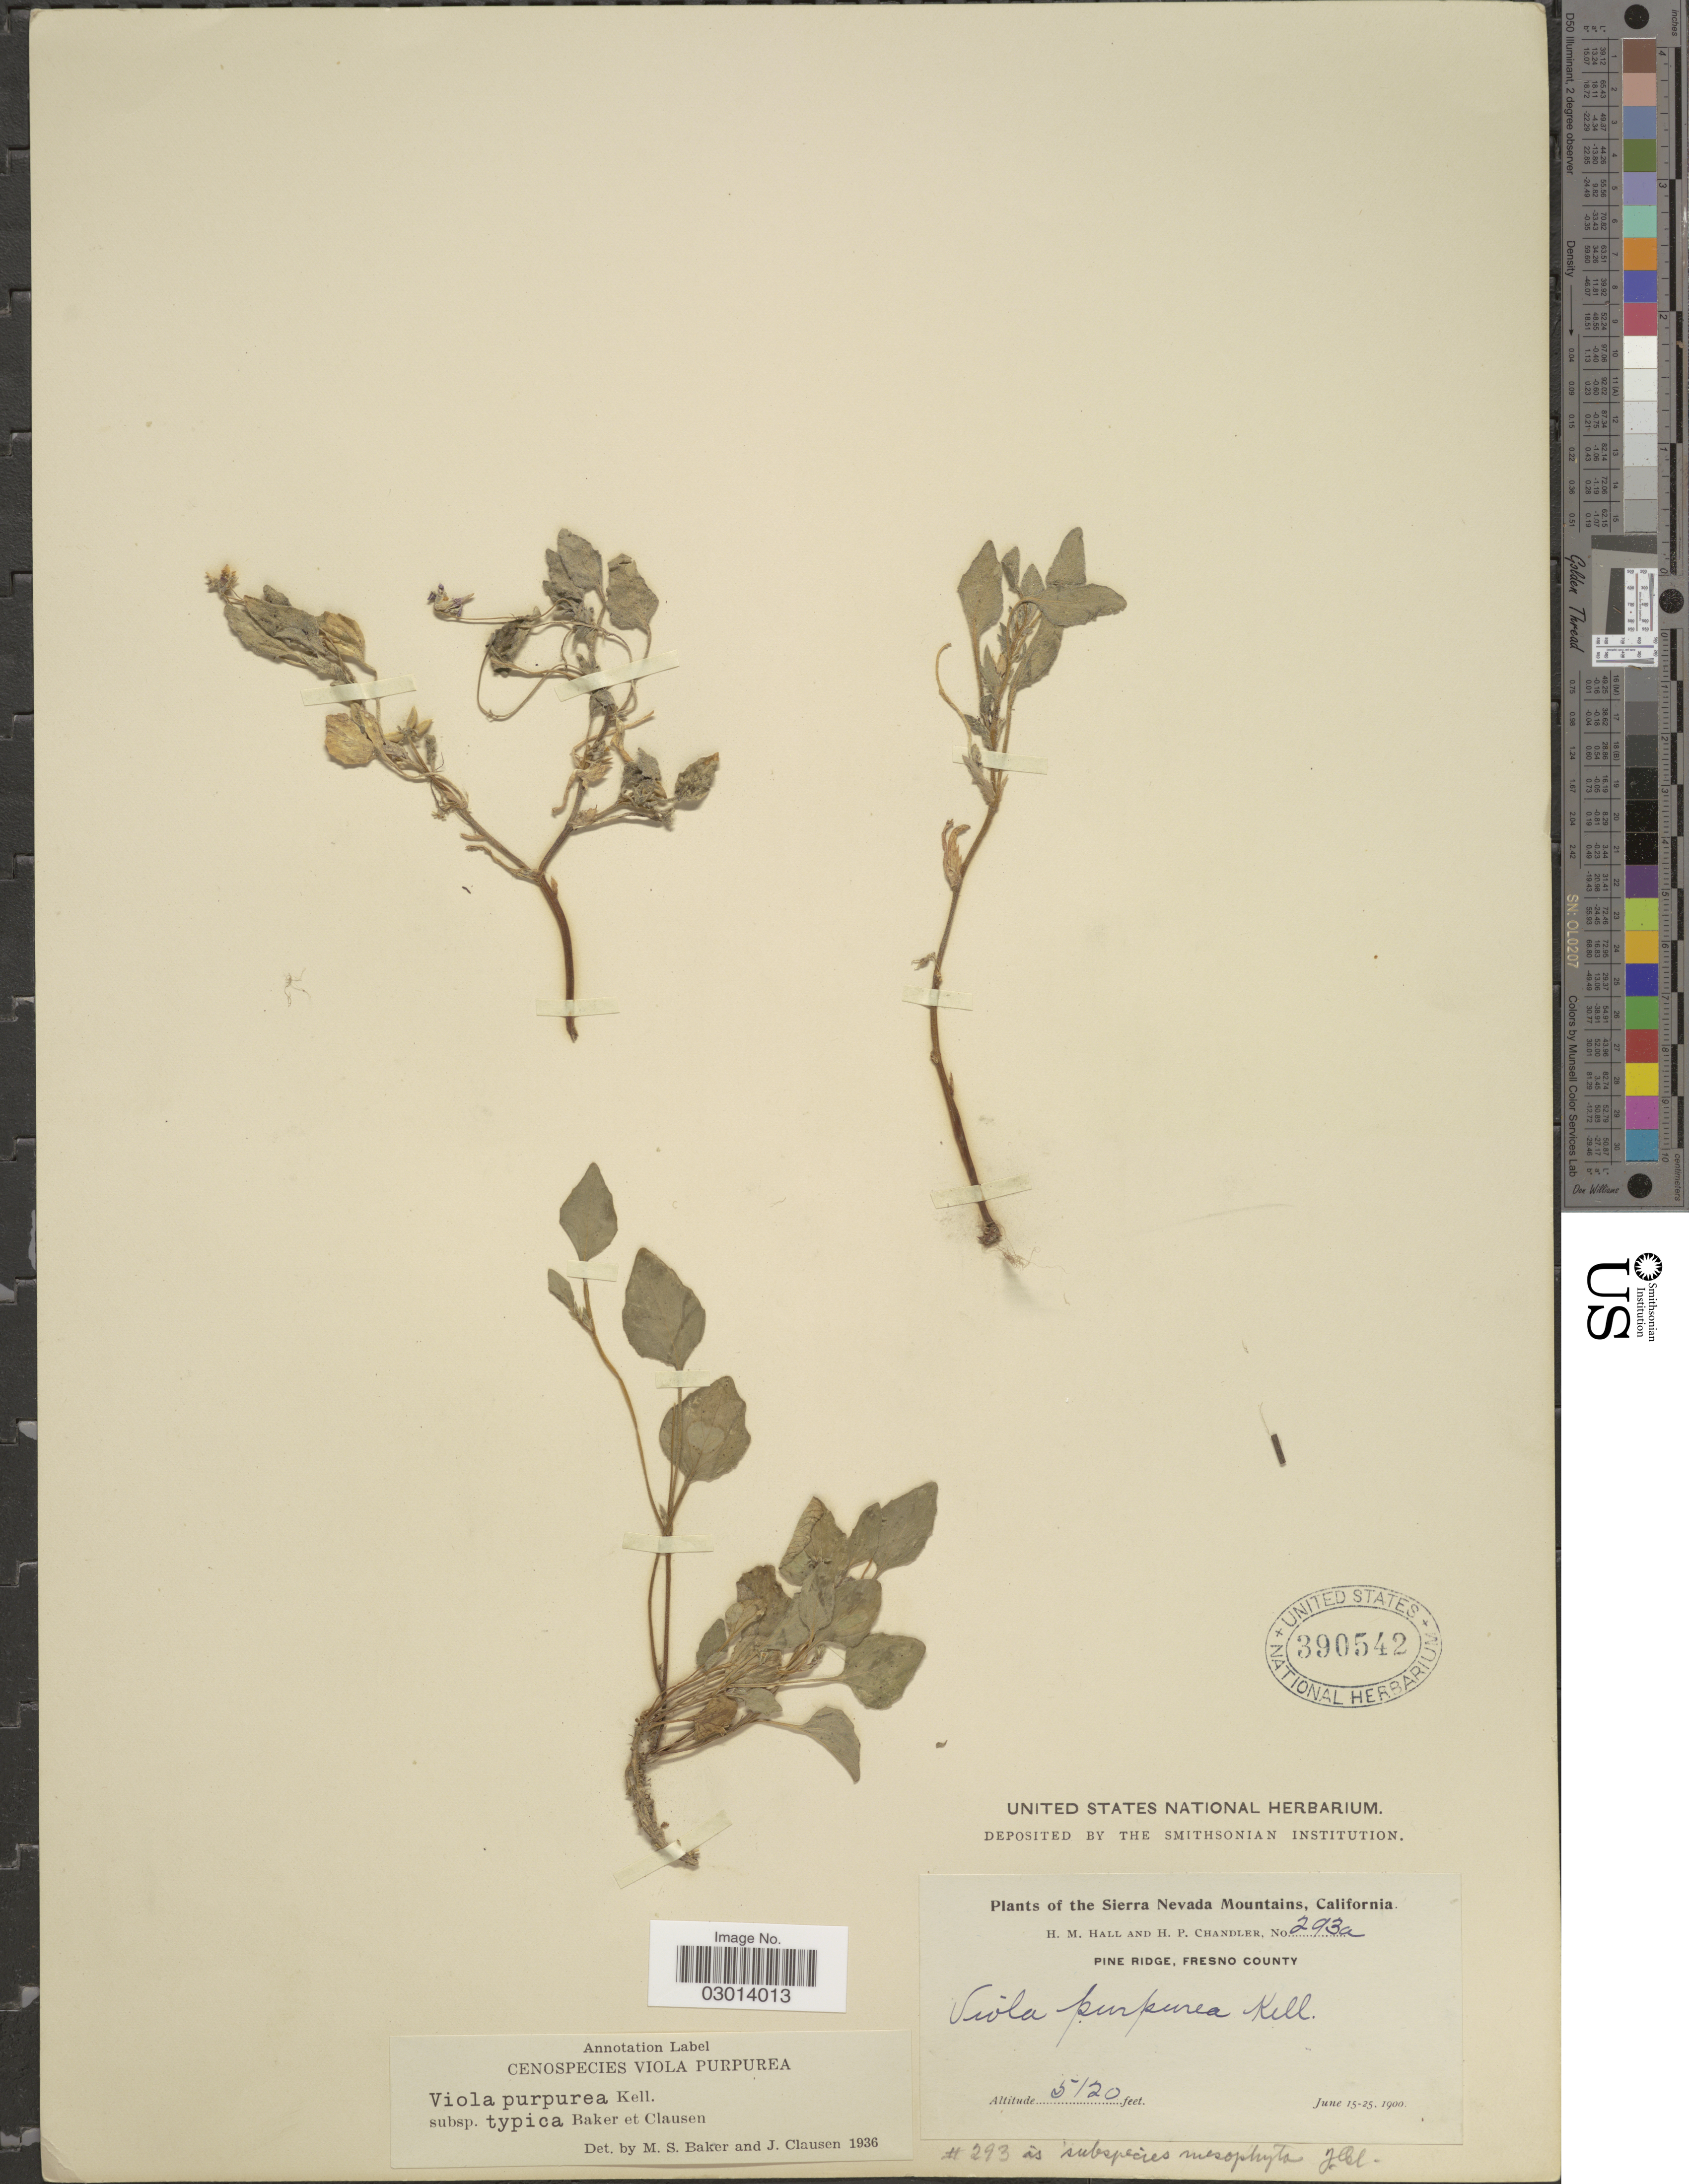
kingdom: Plantae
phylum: Tracheophyta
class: Magnoliopsida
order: Malpighiales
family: Violaceae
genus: Viola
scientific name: Viola purpurea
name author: Kellogg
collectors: H. M. Hall & H. Chandler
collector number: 293a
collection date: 1900-06-15/1900-06-25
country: United States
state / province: California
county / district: Fresno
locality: Sierra Nevada Mountains. Pine Ridge, Fresno County.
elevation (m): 1561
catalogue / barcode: US 390542